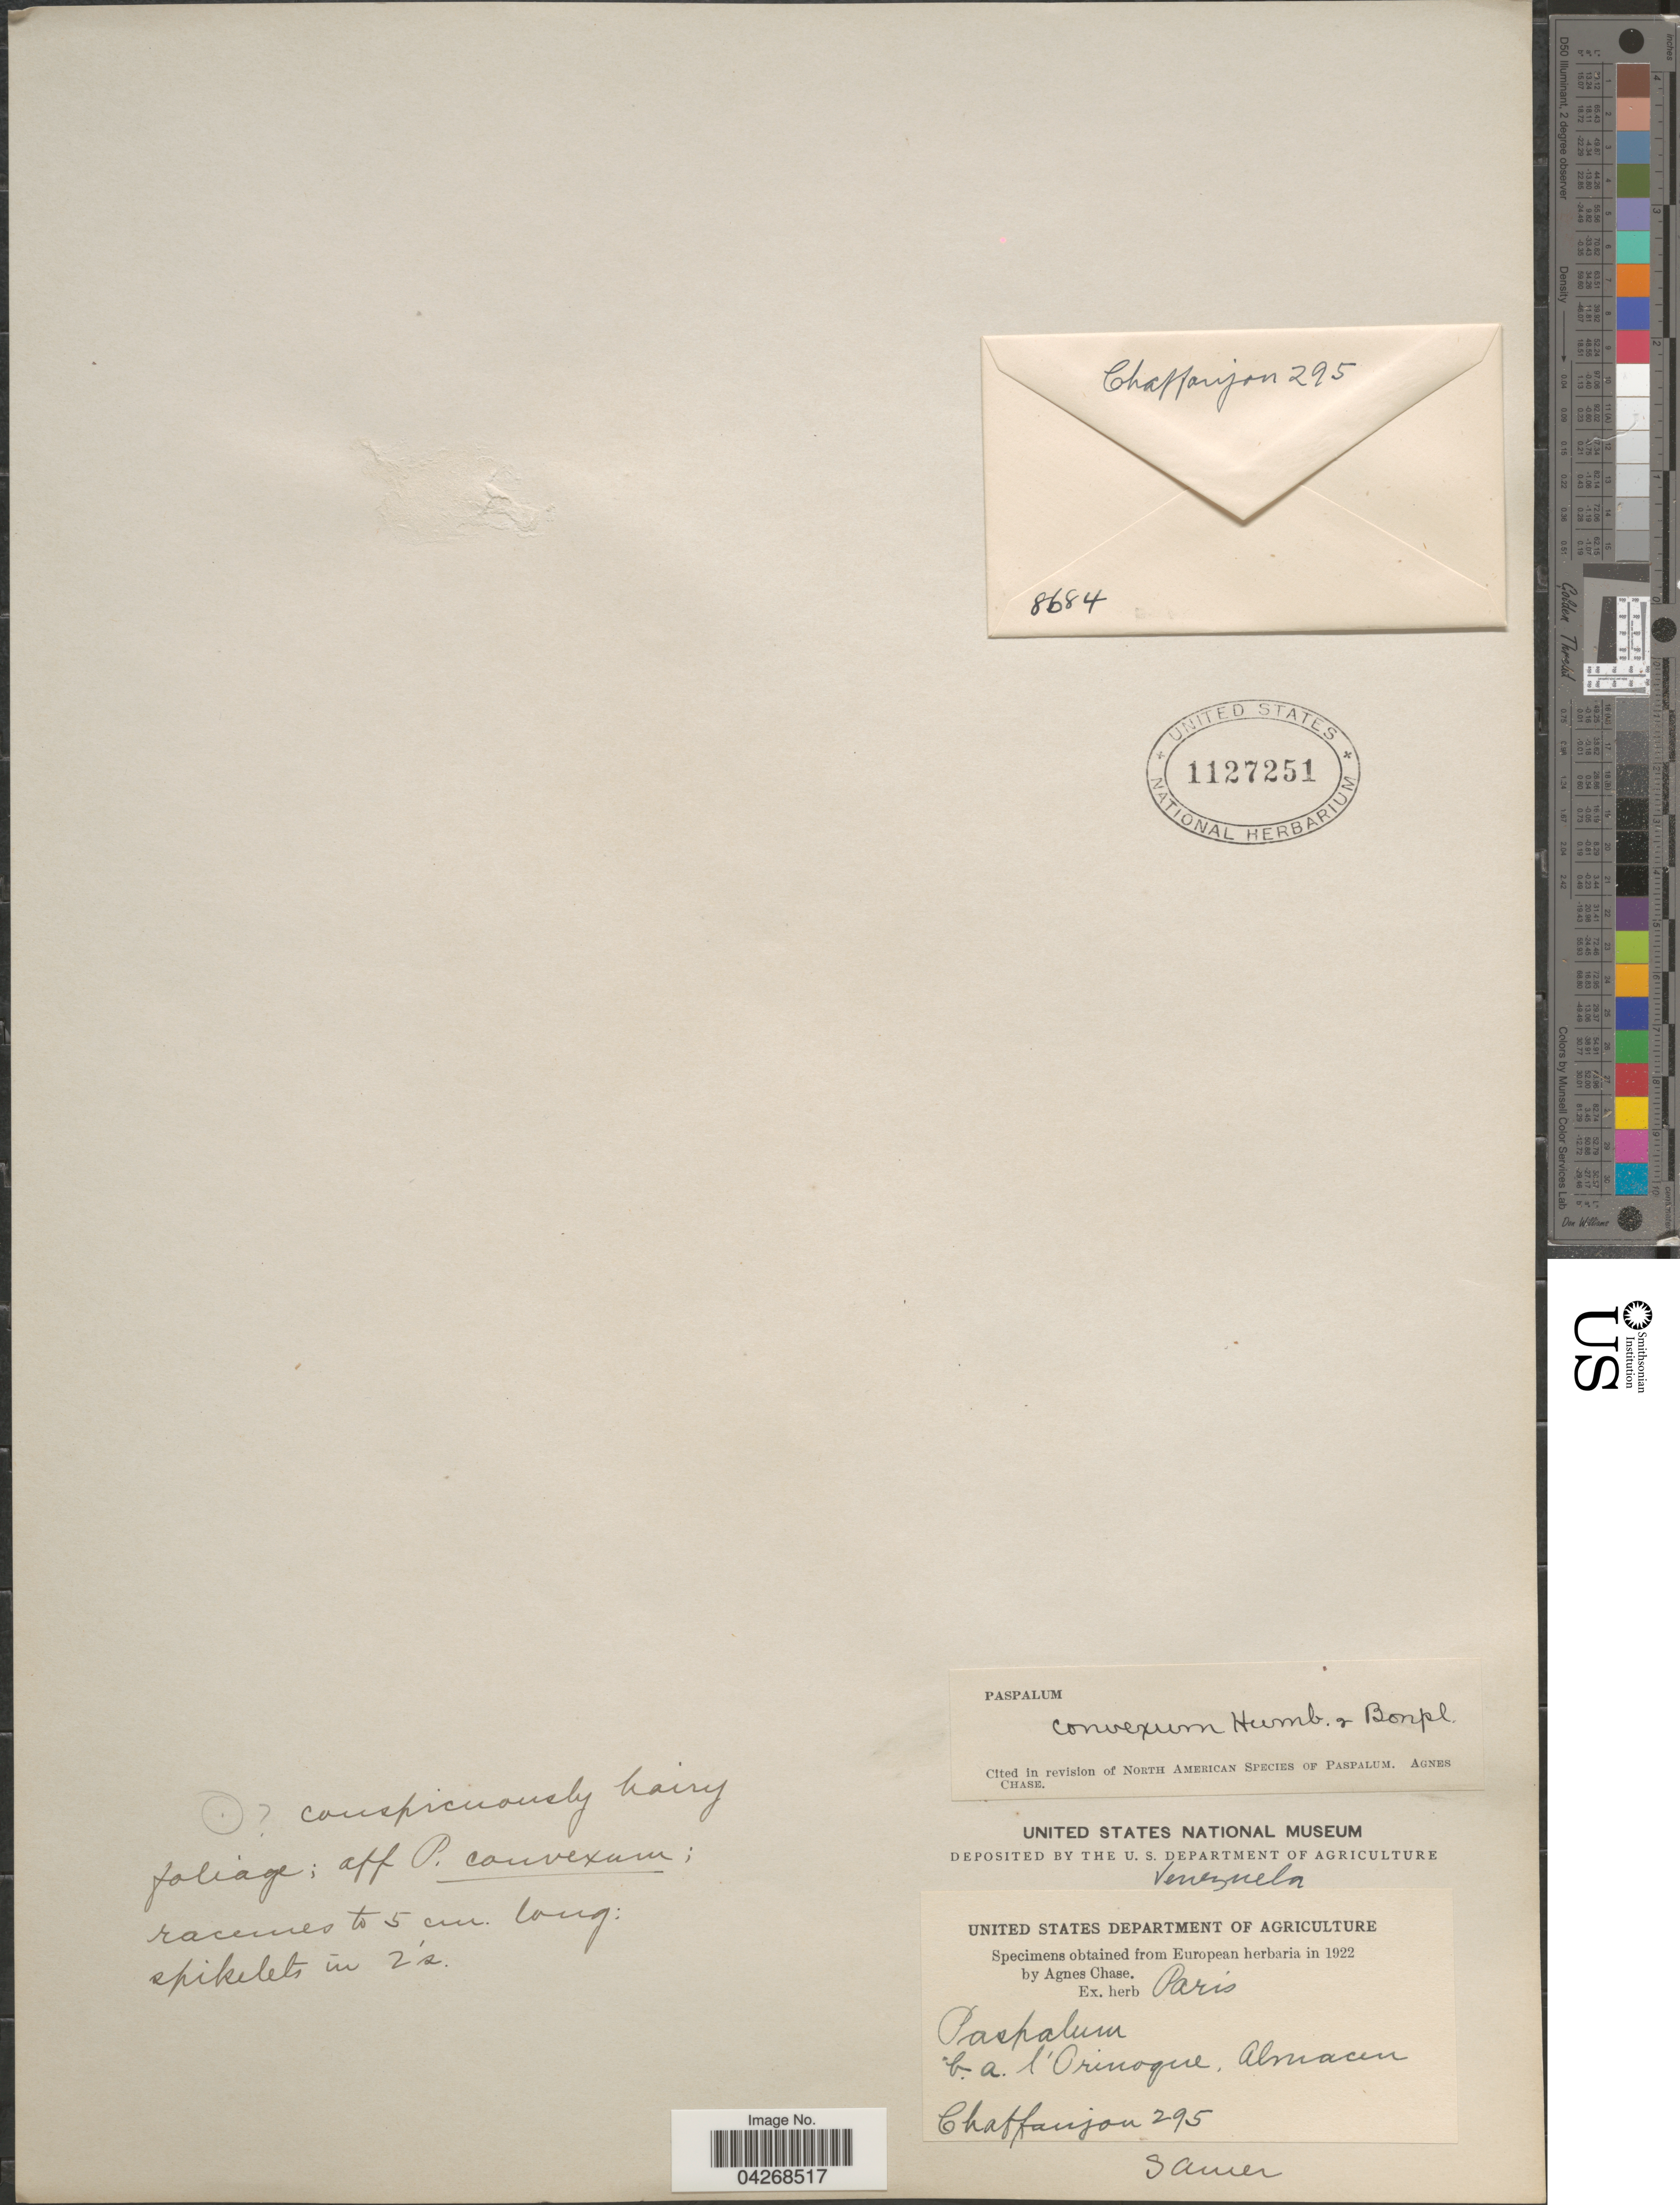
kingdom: Plantae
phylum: Tracheophyta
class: Liliopsida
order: Poales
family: Poaceae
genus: Paspalum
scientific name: Paspalum convexum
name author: Humb. & Bonpl. ex Flüggé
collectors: -. Chaffanjon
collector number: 295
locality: B. a. l'Orinoque, Almacen. S. Amer.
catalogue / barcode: US 1127251